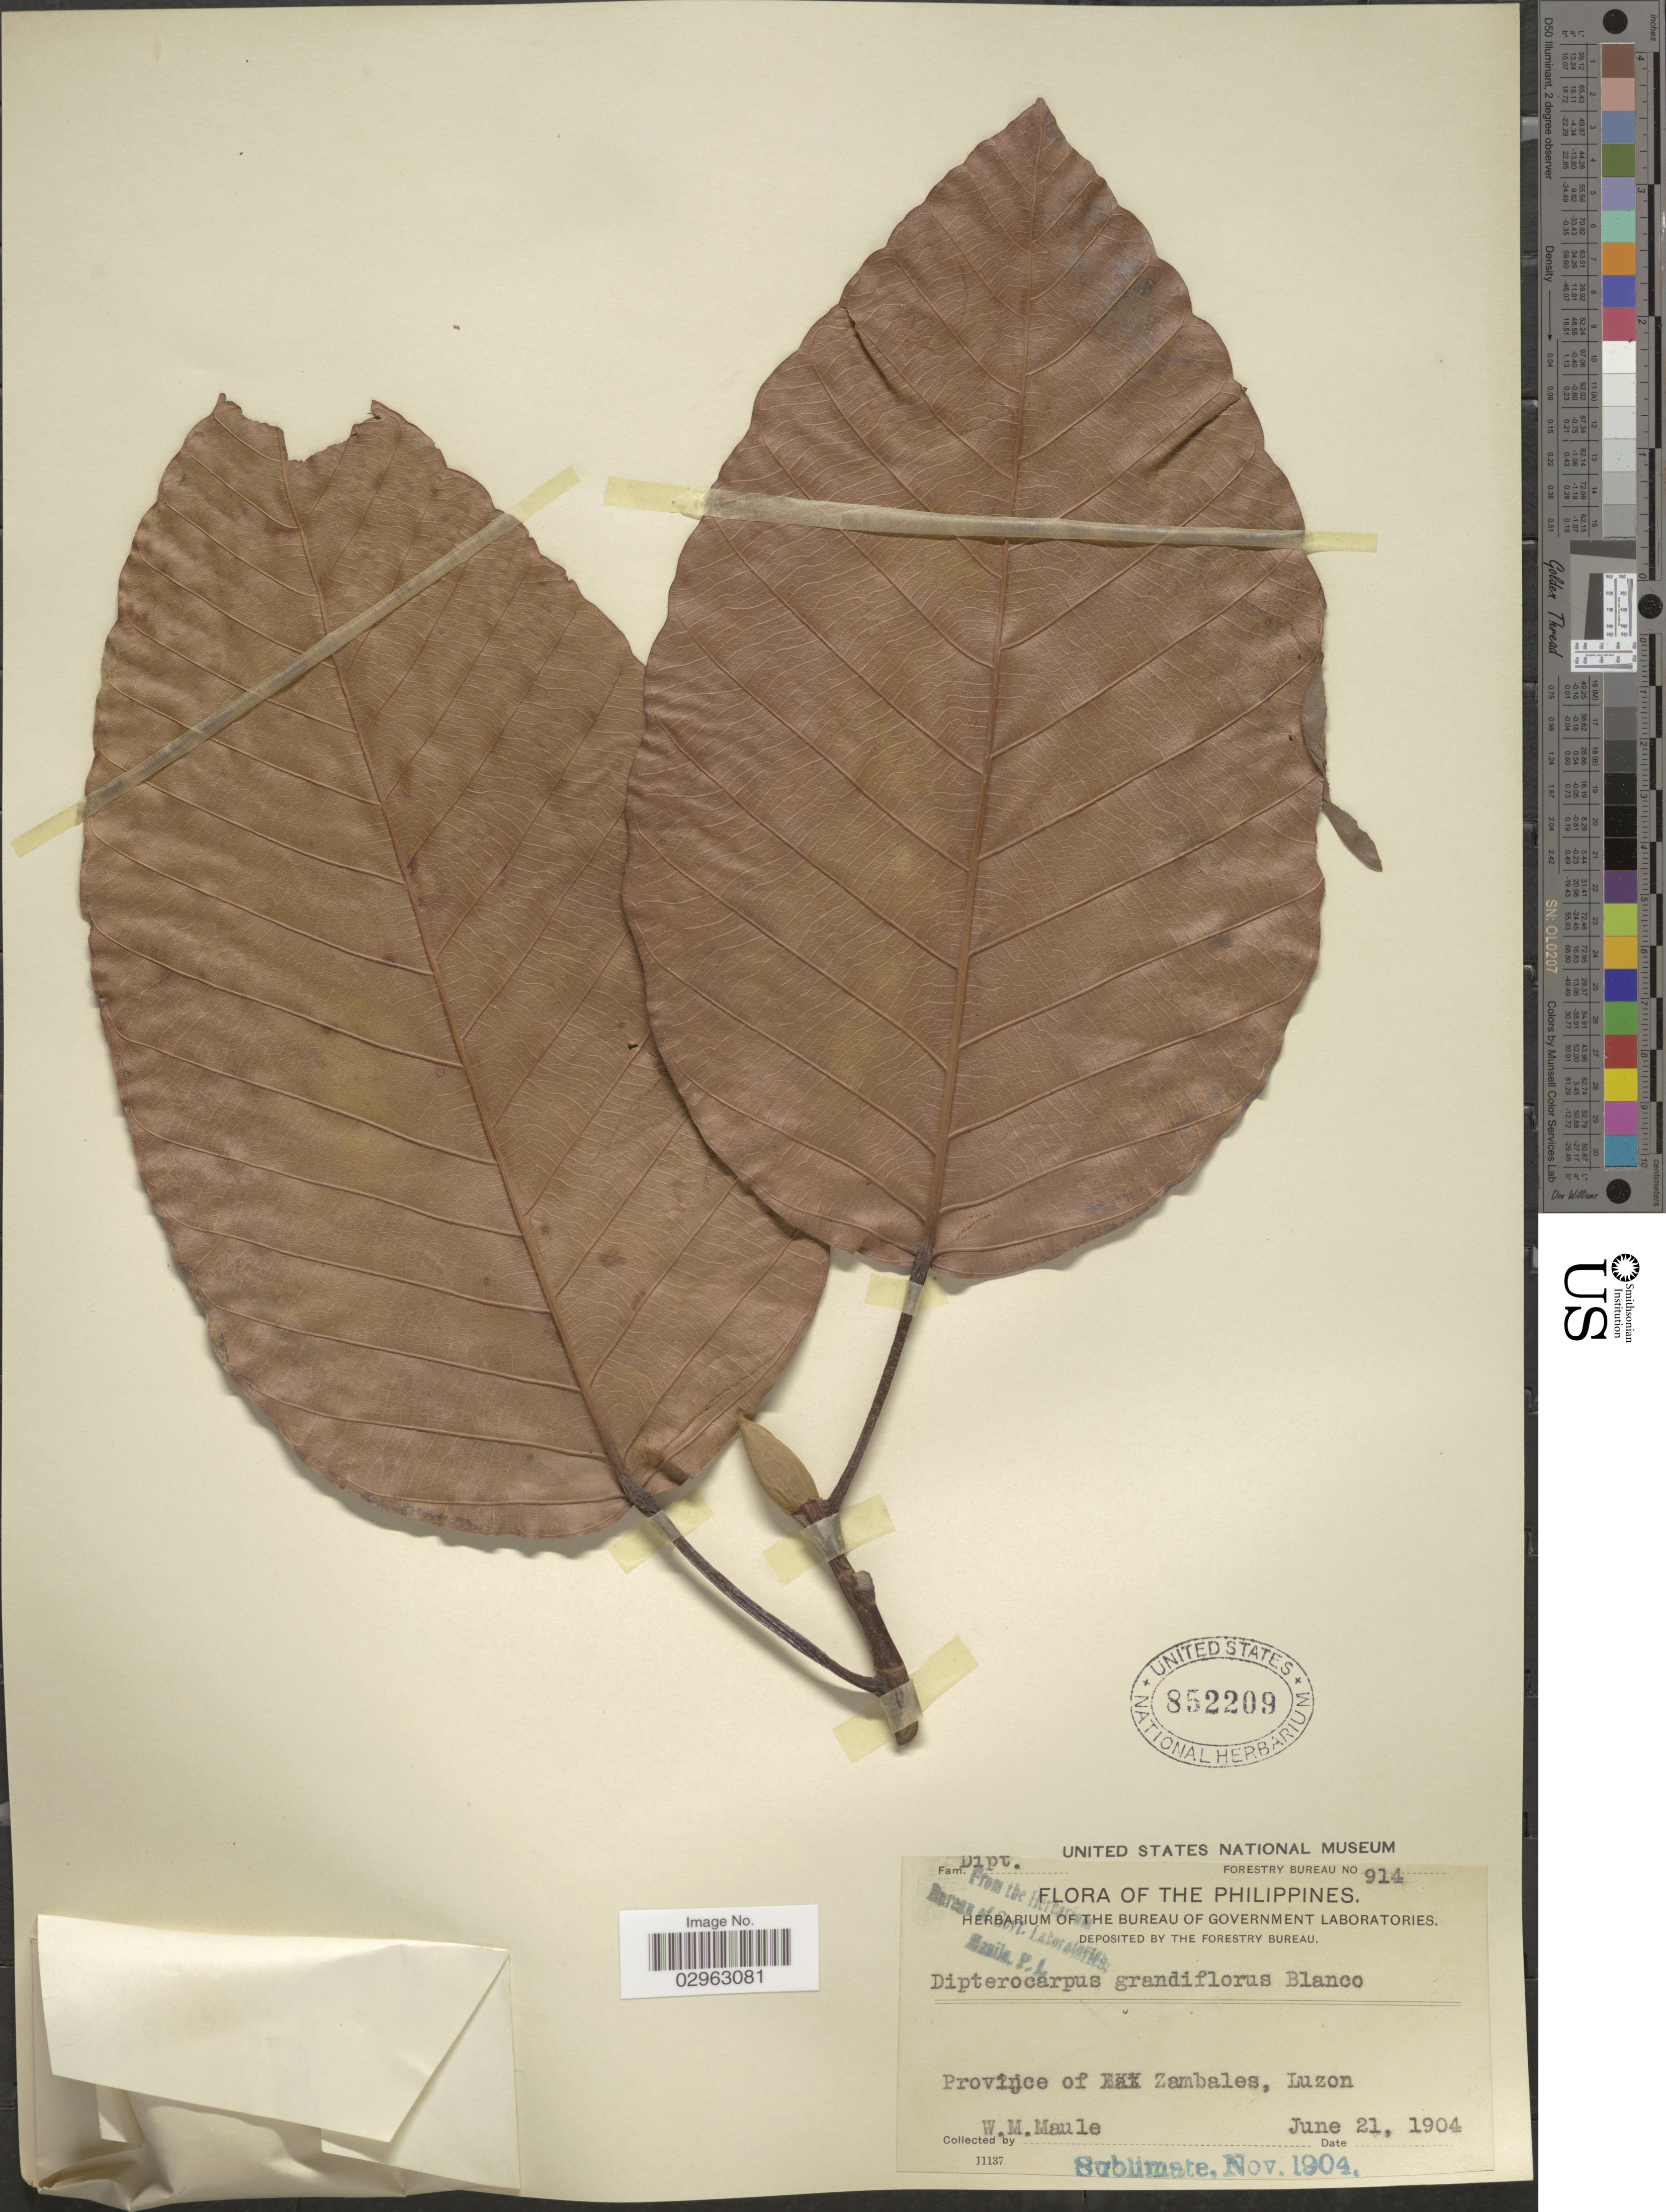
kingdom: Plantae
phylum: Tracheophyta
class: Magnoliopsida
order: Malvales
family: Dipterocarpaceae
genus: Dipterocarpus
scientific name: Dipterocarpus grandiflorus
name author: (Blanco) Blanco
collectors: W. Maule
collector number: Forestry Bureau 914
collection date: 1904-06-21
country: Philippines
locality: Province of Zambales, Luzon.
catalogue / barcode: US 852209